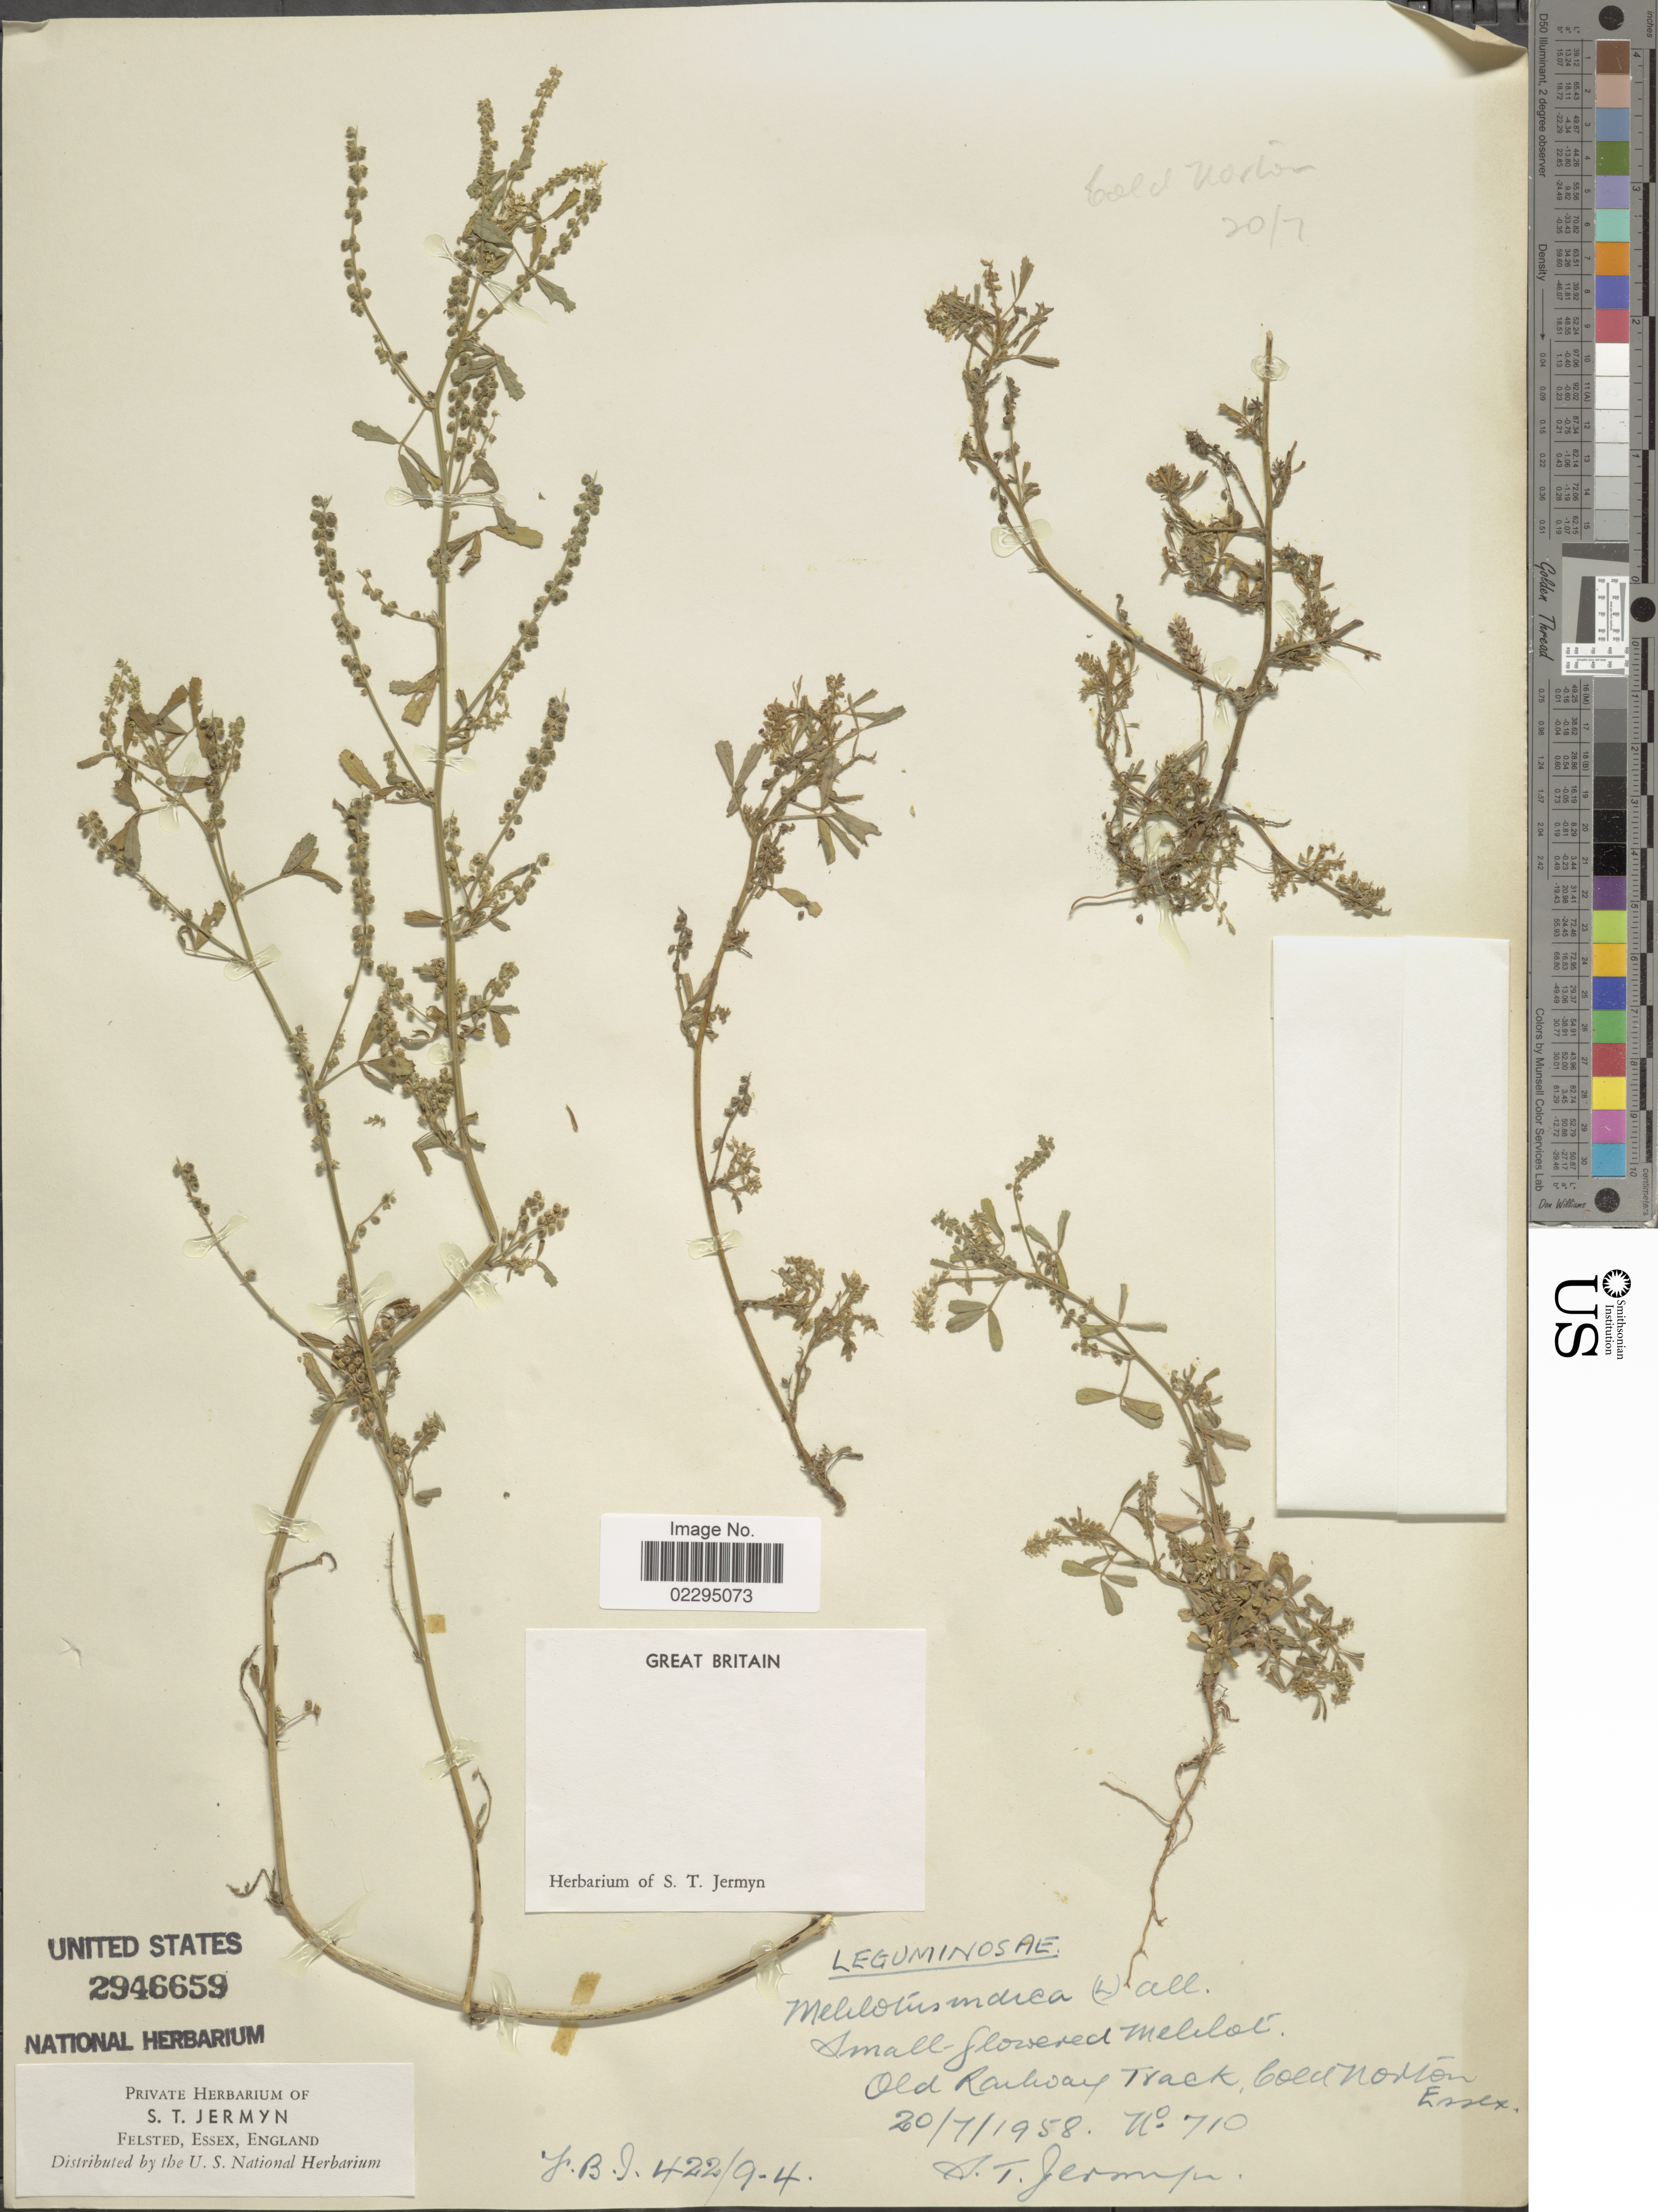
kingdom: Plantae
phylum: Tracheophyta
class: Magnoliopsida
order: Fabales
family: Fabaceae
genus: Melilotus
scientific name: Melilotus indicus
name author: (L.) All.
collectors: S. Jermyn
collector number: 710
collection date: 1958-07-20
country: United Kingdom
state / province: England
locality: Great Britain, Old railway Track, Cold Norton, Essex.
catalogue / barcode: US 2946659